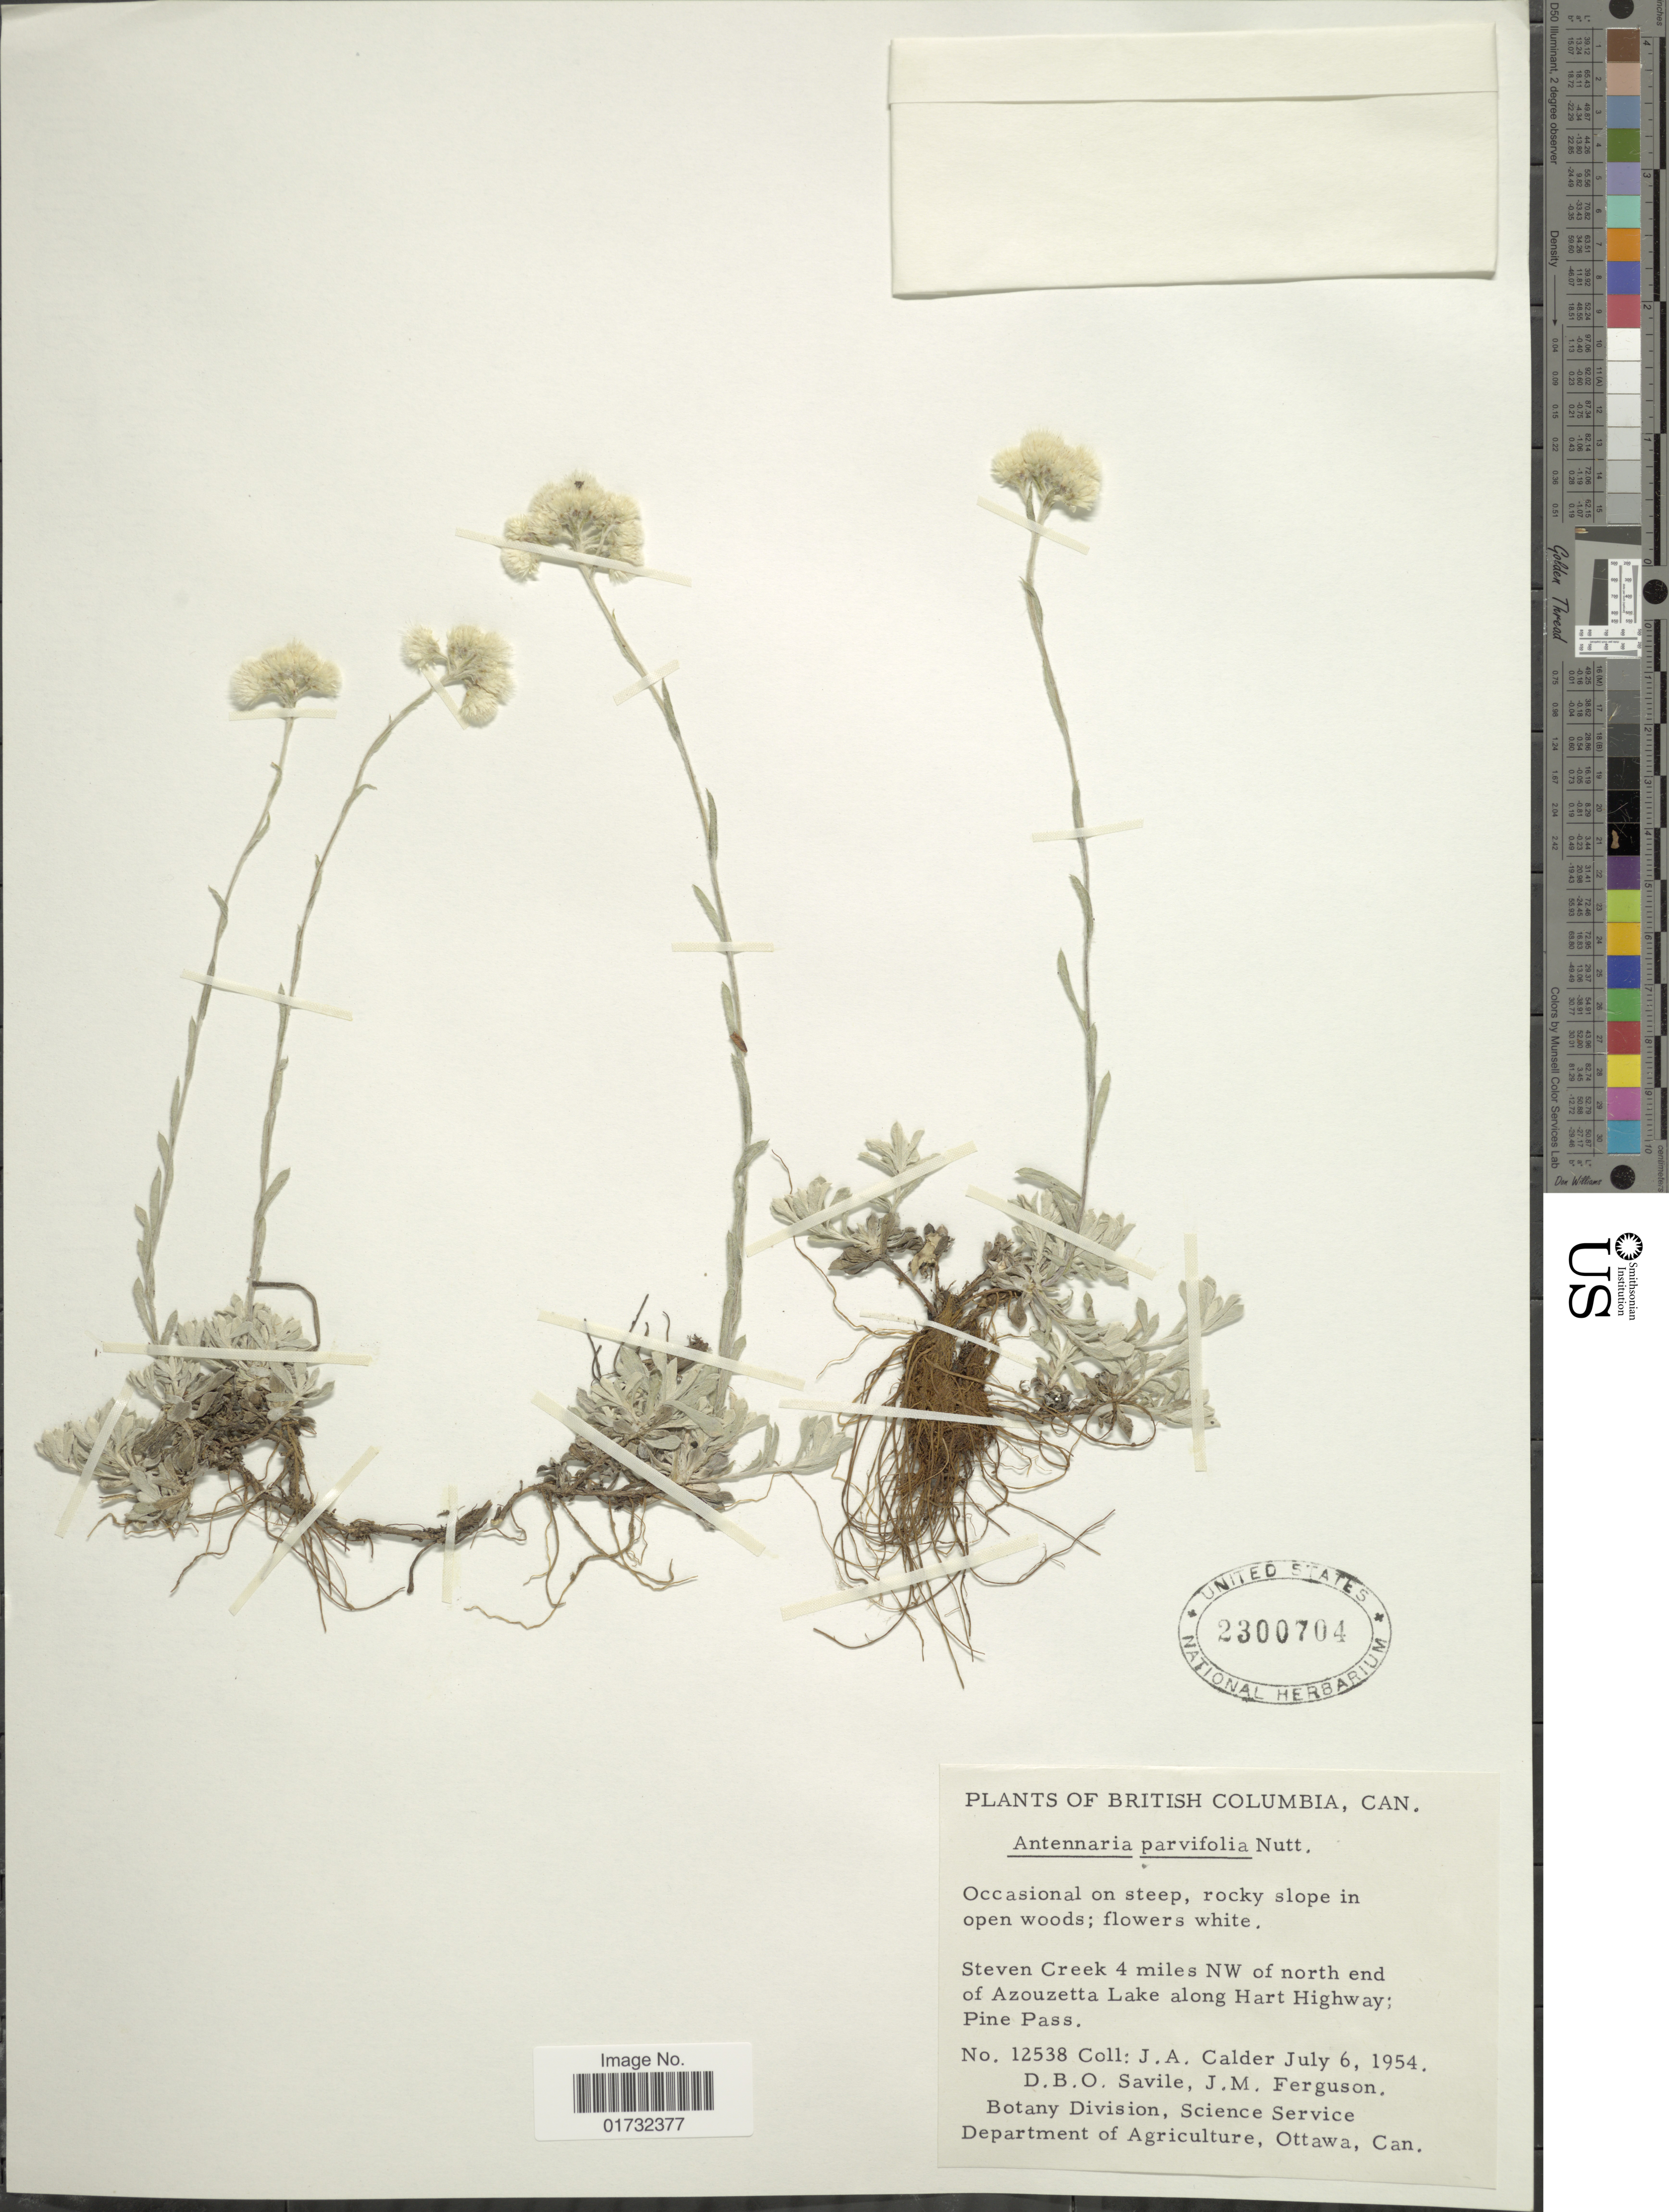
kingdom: Plantae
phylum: Tracheophyta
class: Magnoliopsida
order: Asterales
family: Asteraceae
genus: Antennaria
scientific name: Antennaria parvifolia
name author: Nutt.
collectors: J. A. Calder, D. Savile & J. M. Ferguson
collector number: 12538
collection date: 1954-07-06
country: Canada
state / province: British Columbia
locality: Steven Creek 4 miles NW of north end of Azouzetta Lake along Hart Highway; Pine Pass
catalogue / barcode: US 2300704